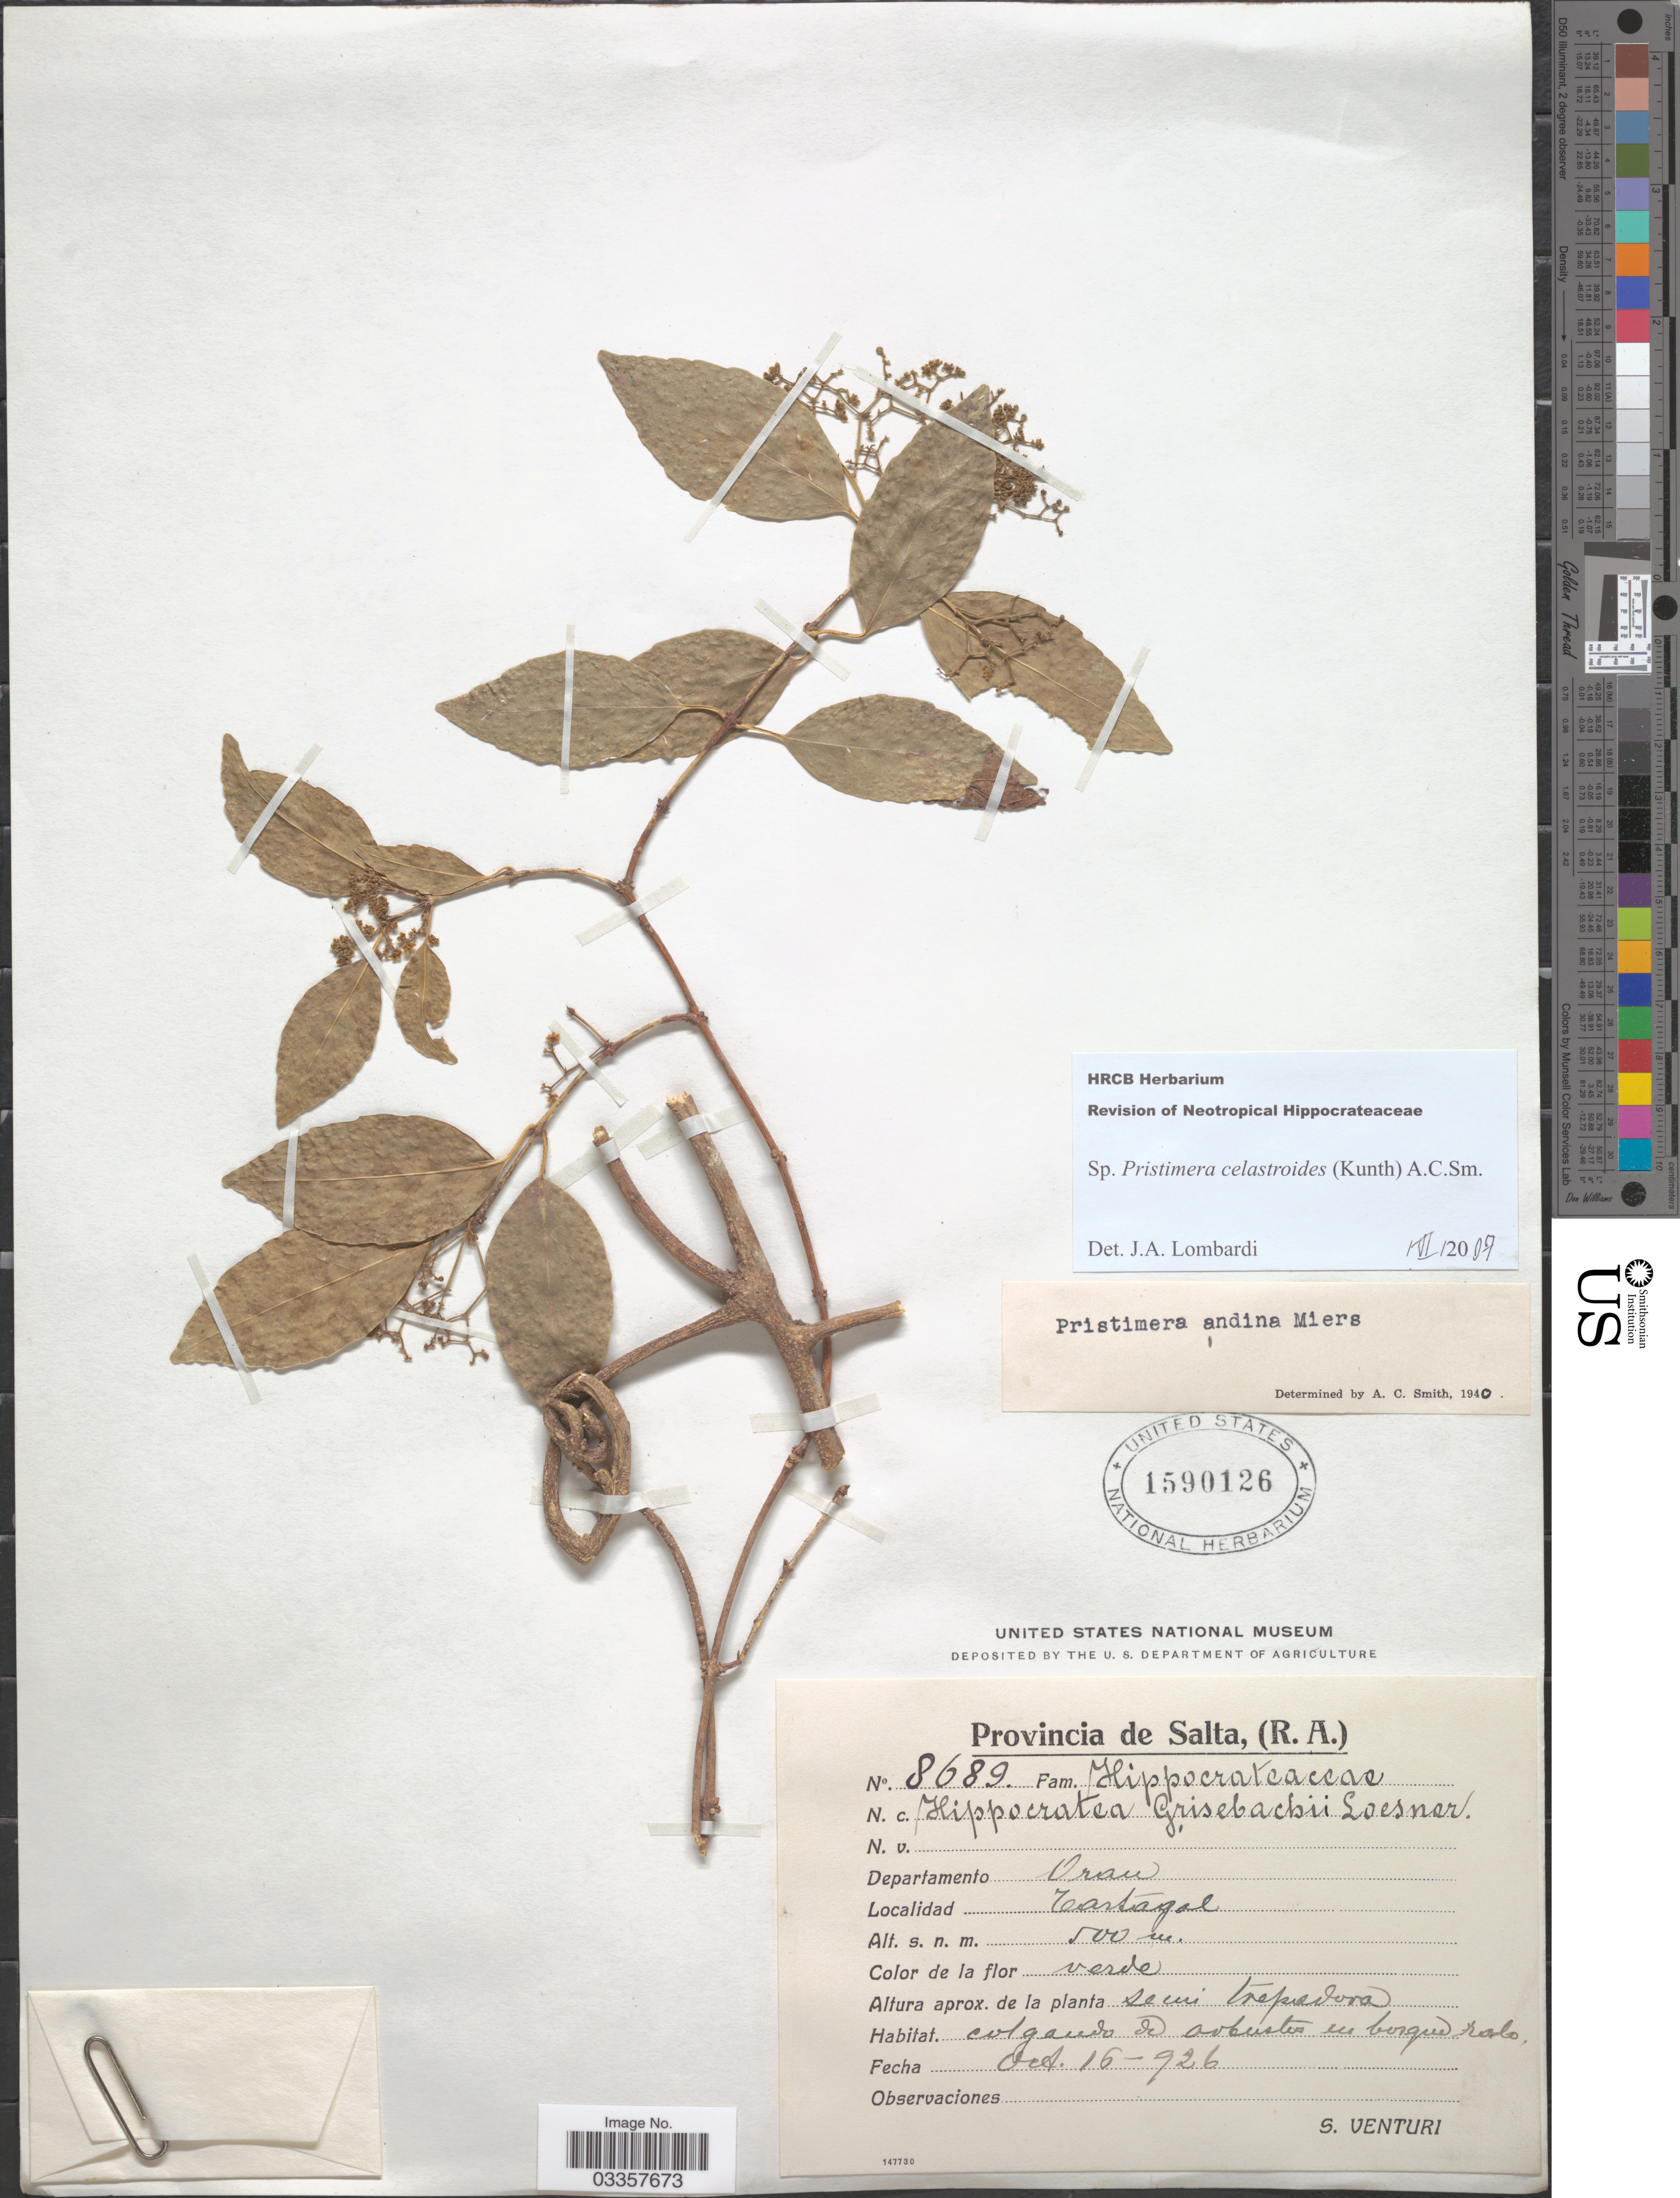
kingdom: Plantae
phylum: Tracheophyta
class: Magnoliopsida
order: Celastrales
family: Celastraceae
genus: Pristimera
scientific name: Pristimera celastroides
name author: (Kunth) A.C. Sm.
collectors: S. Venturi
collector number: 8689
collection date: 1926-10-16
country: Argentina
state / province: Salta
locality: Departamento Oran, Tartagal.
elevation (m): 500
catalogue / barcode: US 1590126